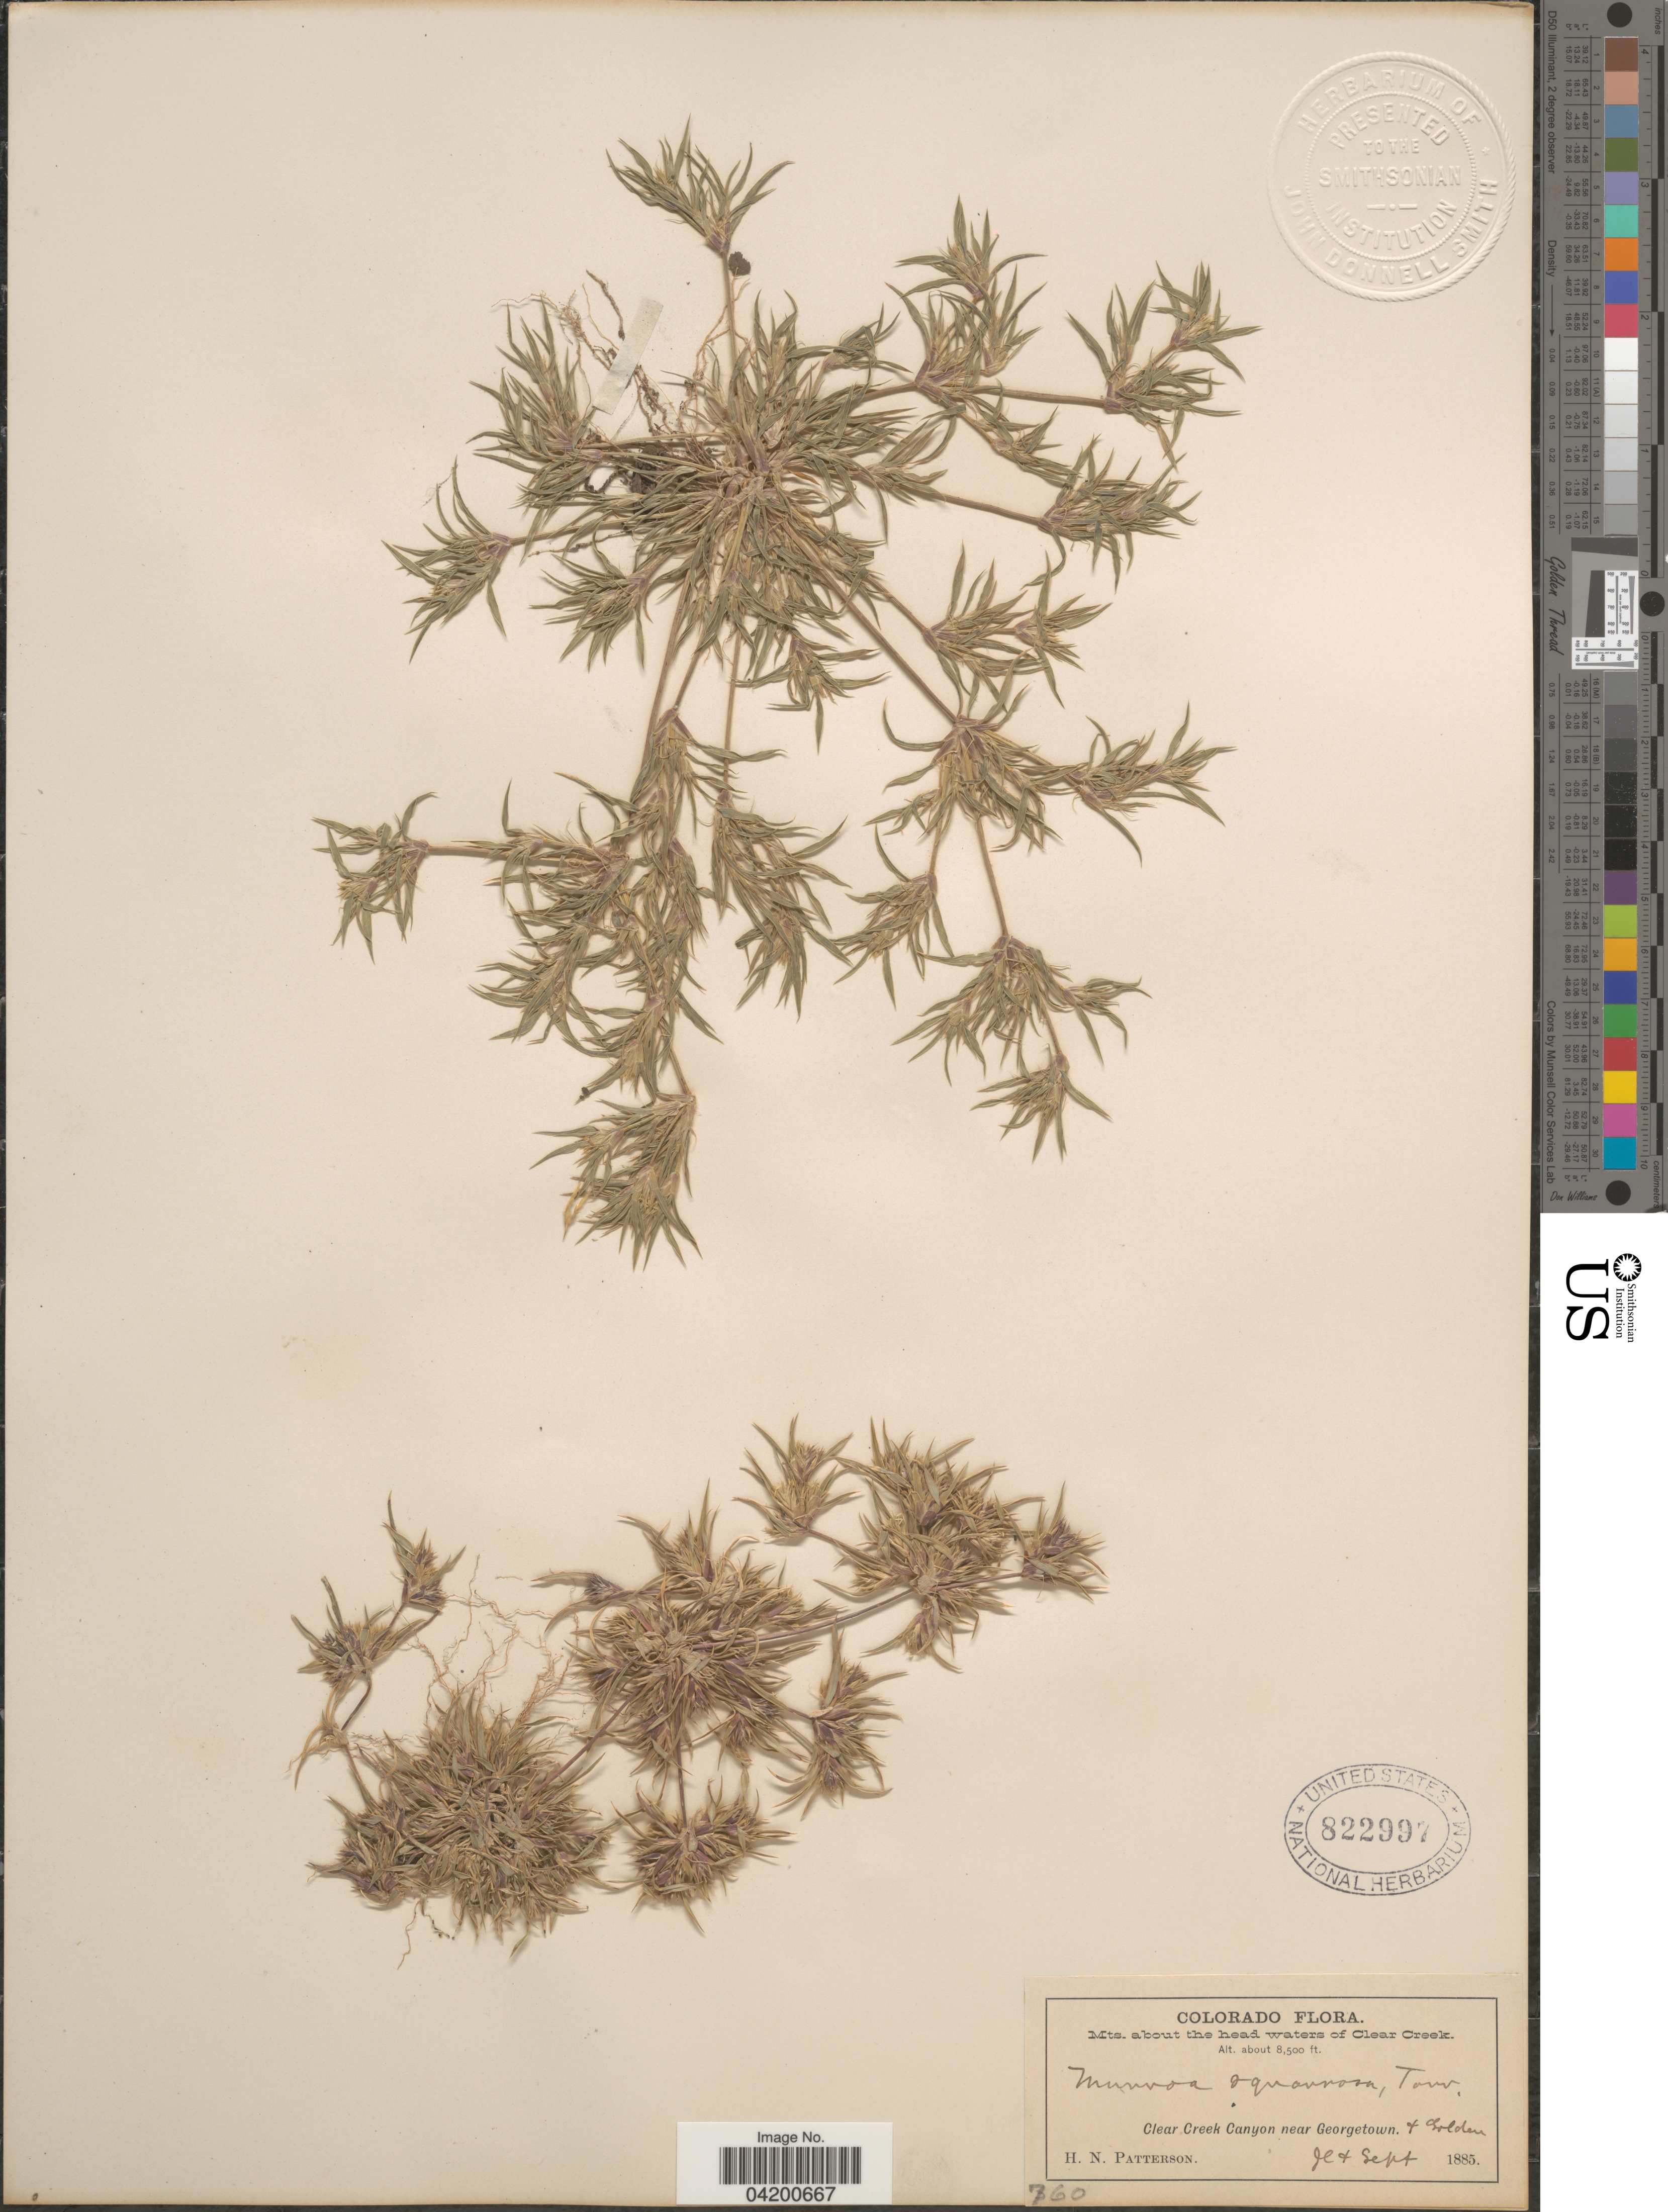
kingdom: Plantae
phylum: Tracheophyta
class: Liliopsida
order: Poales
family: Poaceae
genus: Munroa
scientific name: Munroa squarrosa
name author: (Nutt.) Torr.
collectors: H. N. Patterson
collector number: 760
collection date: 1885-07/1885-09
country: United States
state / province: Colorado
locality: Mts. about the head waters of Clear Creek. Clear Creek Canyon near Georgetown & Golden.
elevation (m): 2591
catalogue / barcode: US 822997